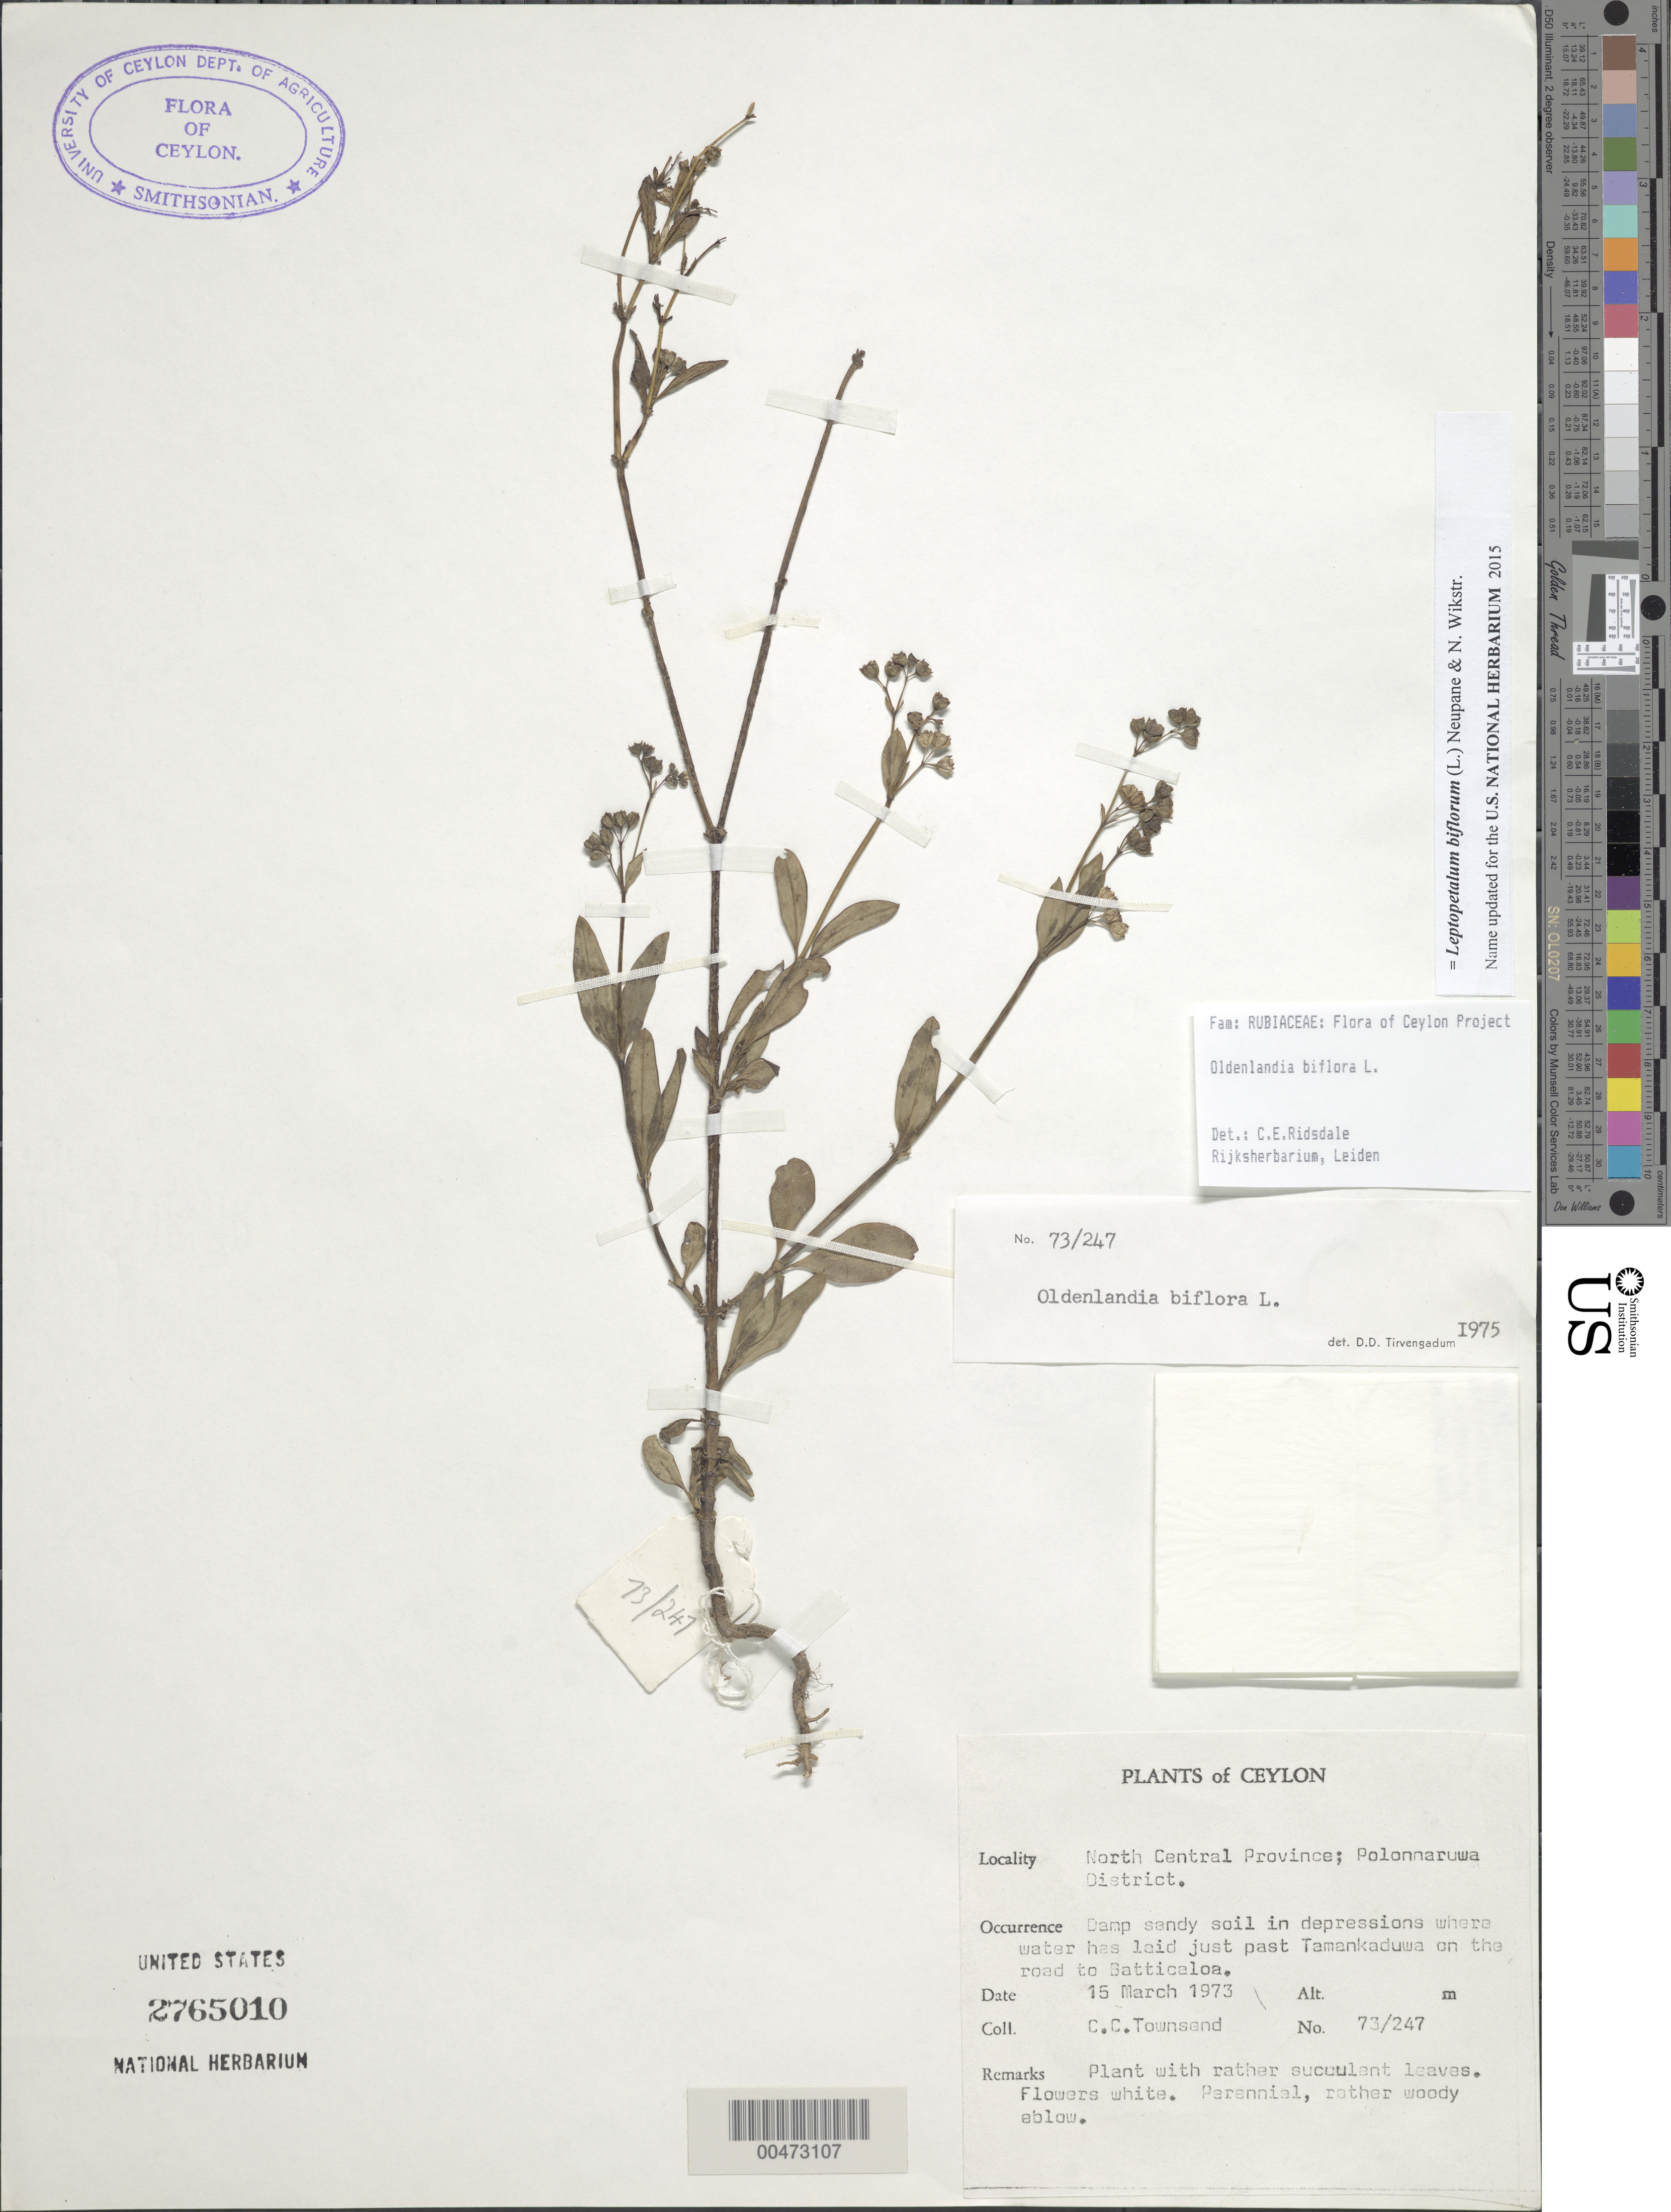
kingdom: Plantae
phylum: Tracheophyta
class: Magnoliopsida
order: Gentianales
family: Rubiaceae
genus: Leptopetalum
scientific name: Leptopetalum biflorum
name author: (L.) Neupane & N. Wikstr.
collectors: C. C. Townsend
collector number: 73/247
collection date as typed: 22 Feb 1973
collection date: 1973-02-22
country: Sri Lanka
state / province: North Central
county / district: Polonnaruwa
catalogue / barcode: US 2765010